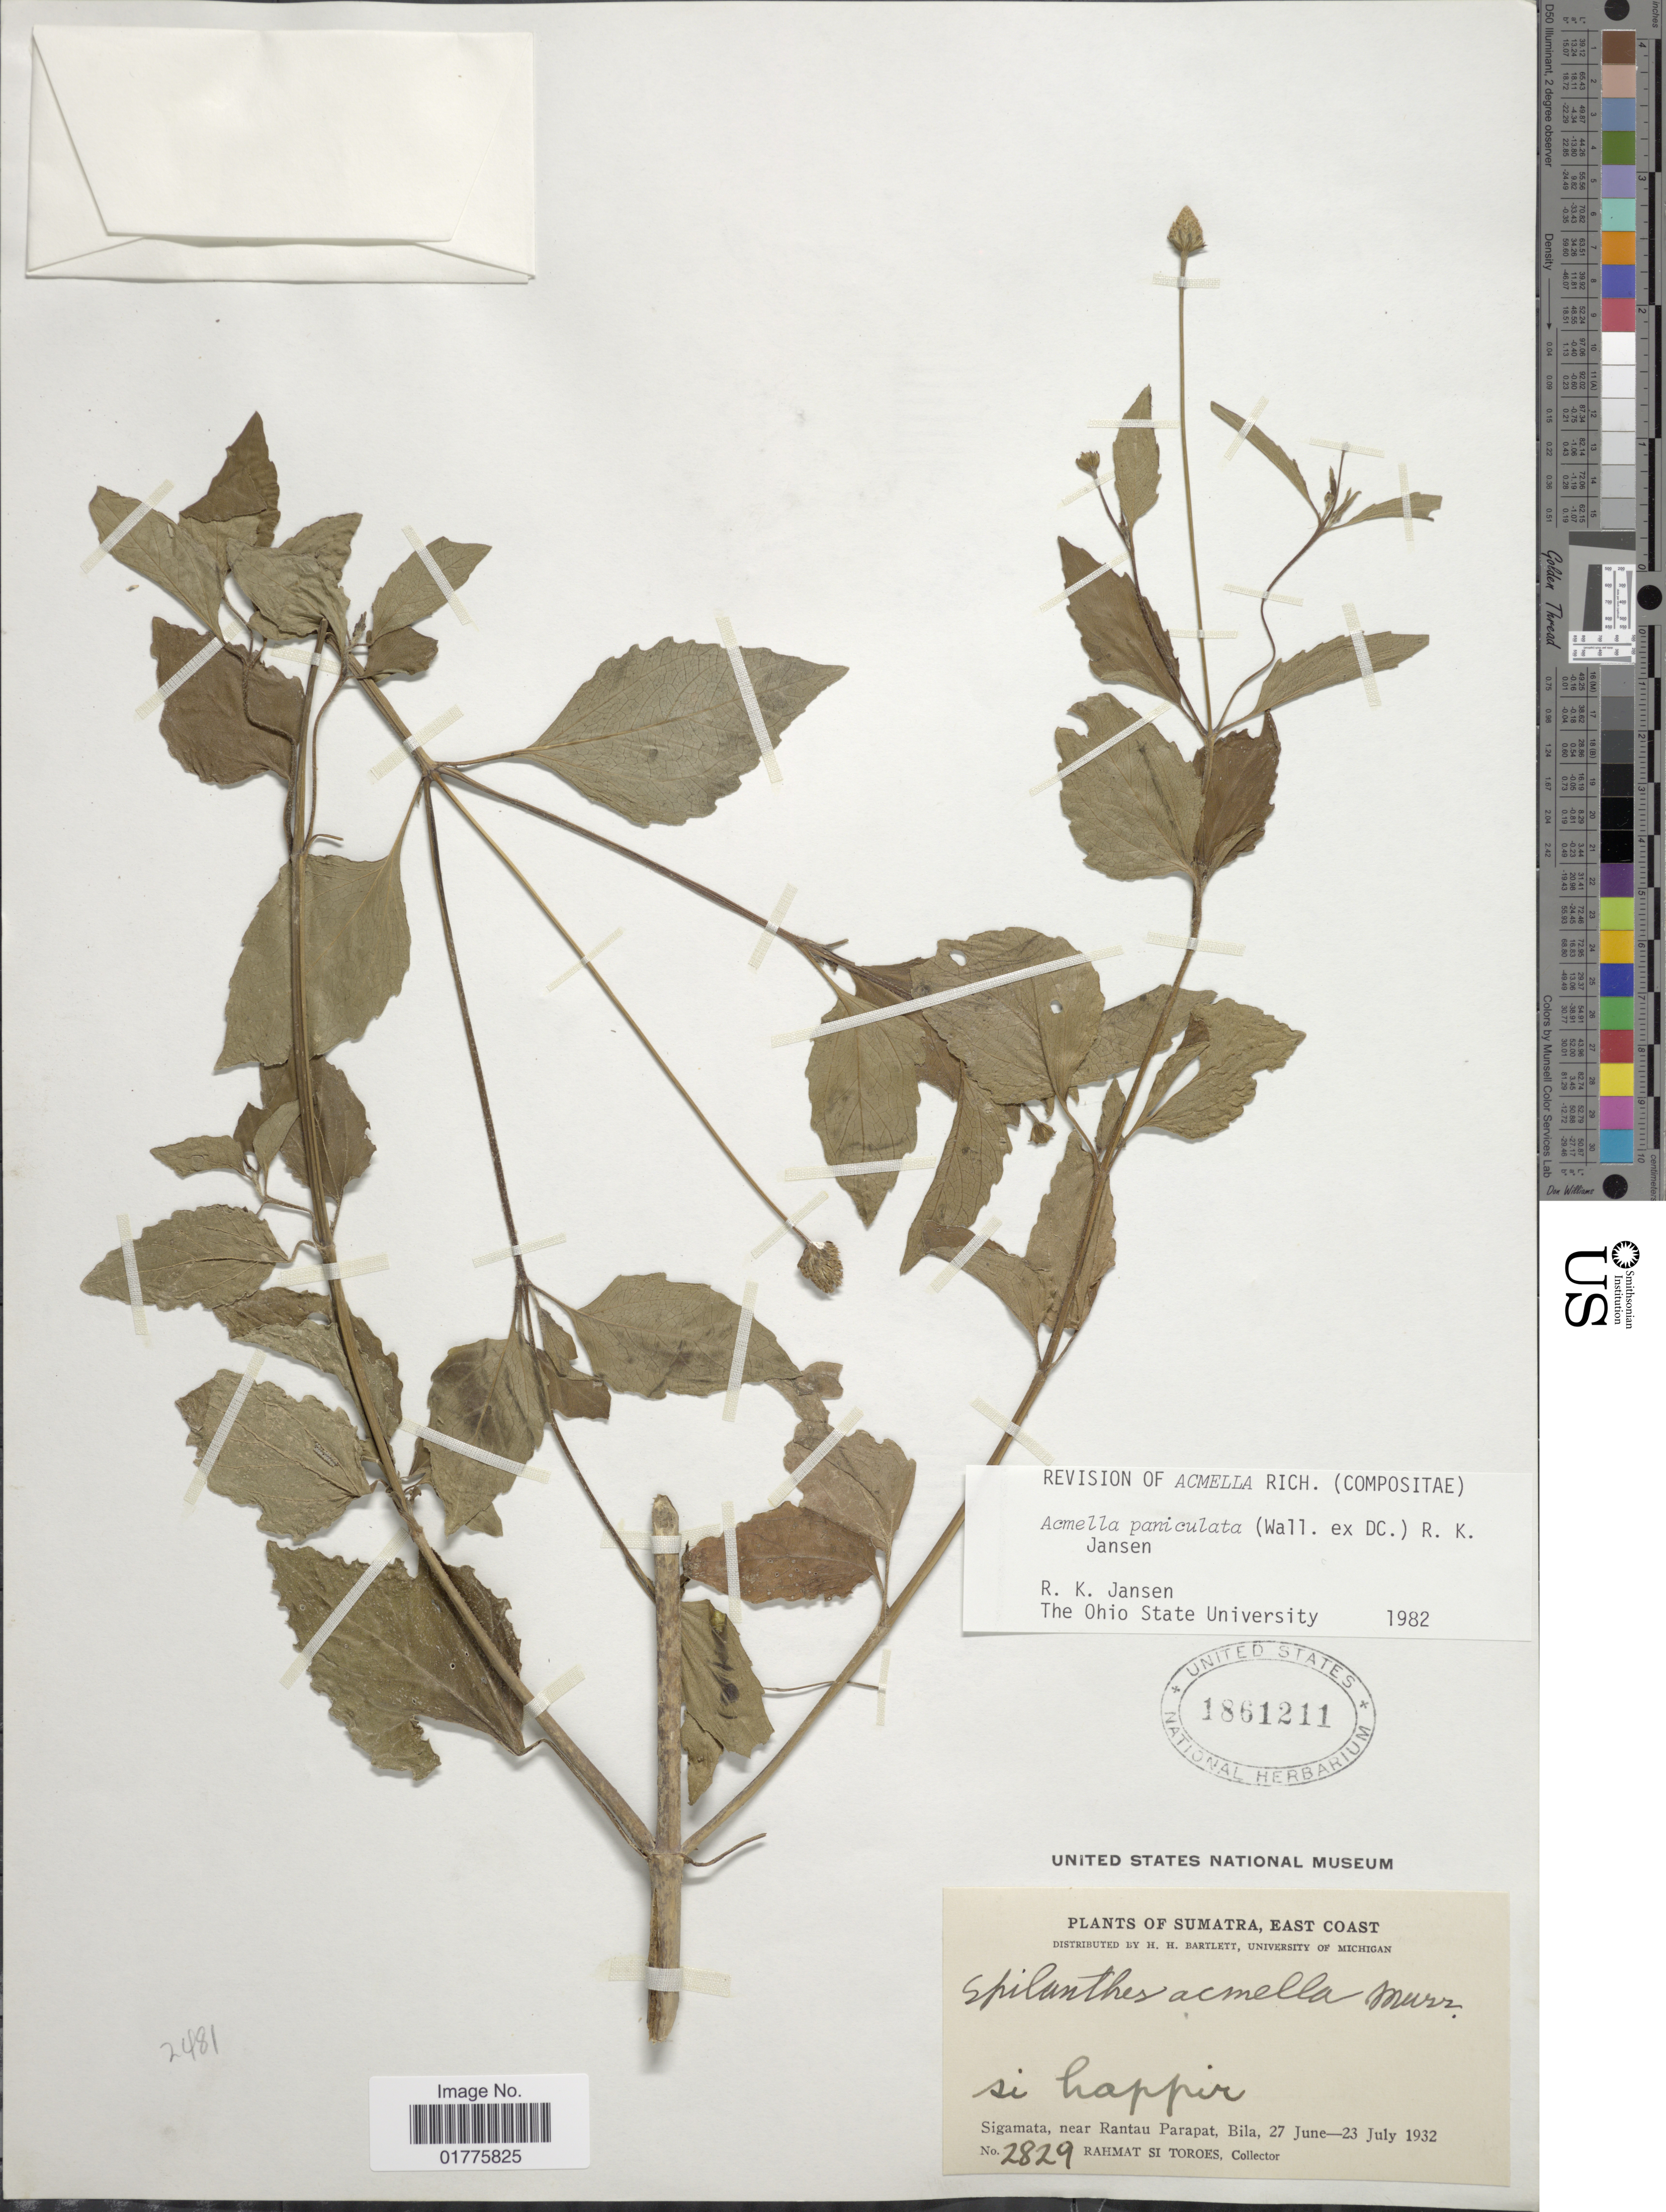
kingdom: Plantae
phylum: Tracheophyta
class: Magnoliopsida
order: Asterales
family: Asteraceae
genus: Acmella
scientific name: Acmella paniculata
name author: (Wall. ex DC.) R.K. Jansen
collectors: Rahmat Si Boeea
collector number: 2829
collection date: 1932-06-27/1932-07-23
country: Indonesia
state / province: Sumatra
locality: East Coast, Sigamata, near Rantau Parapat, Bila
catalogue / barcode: US 1861211